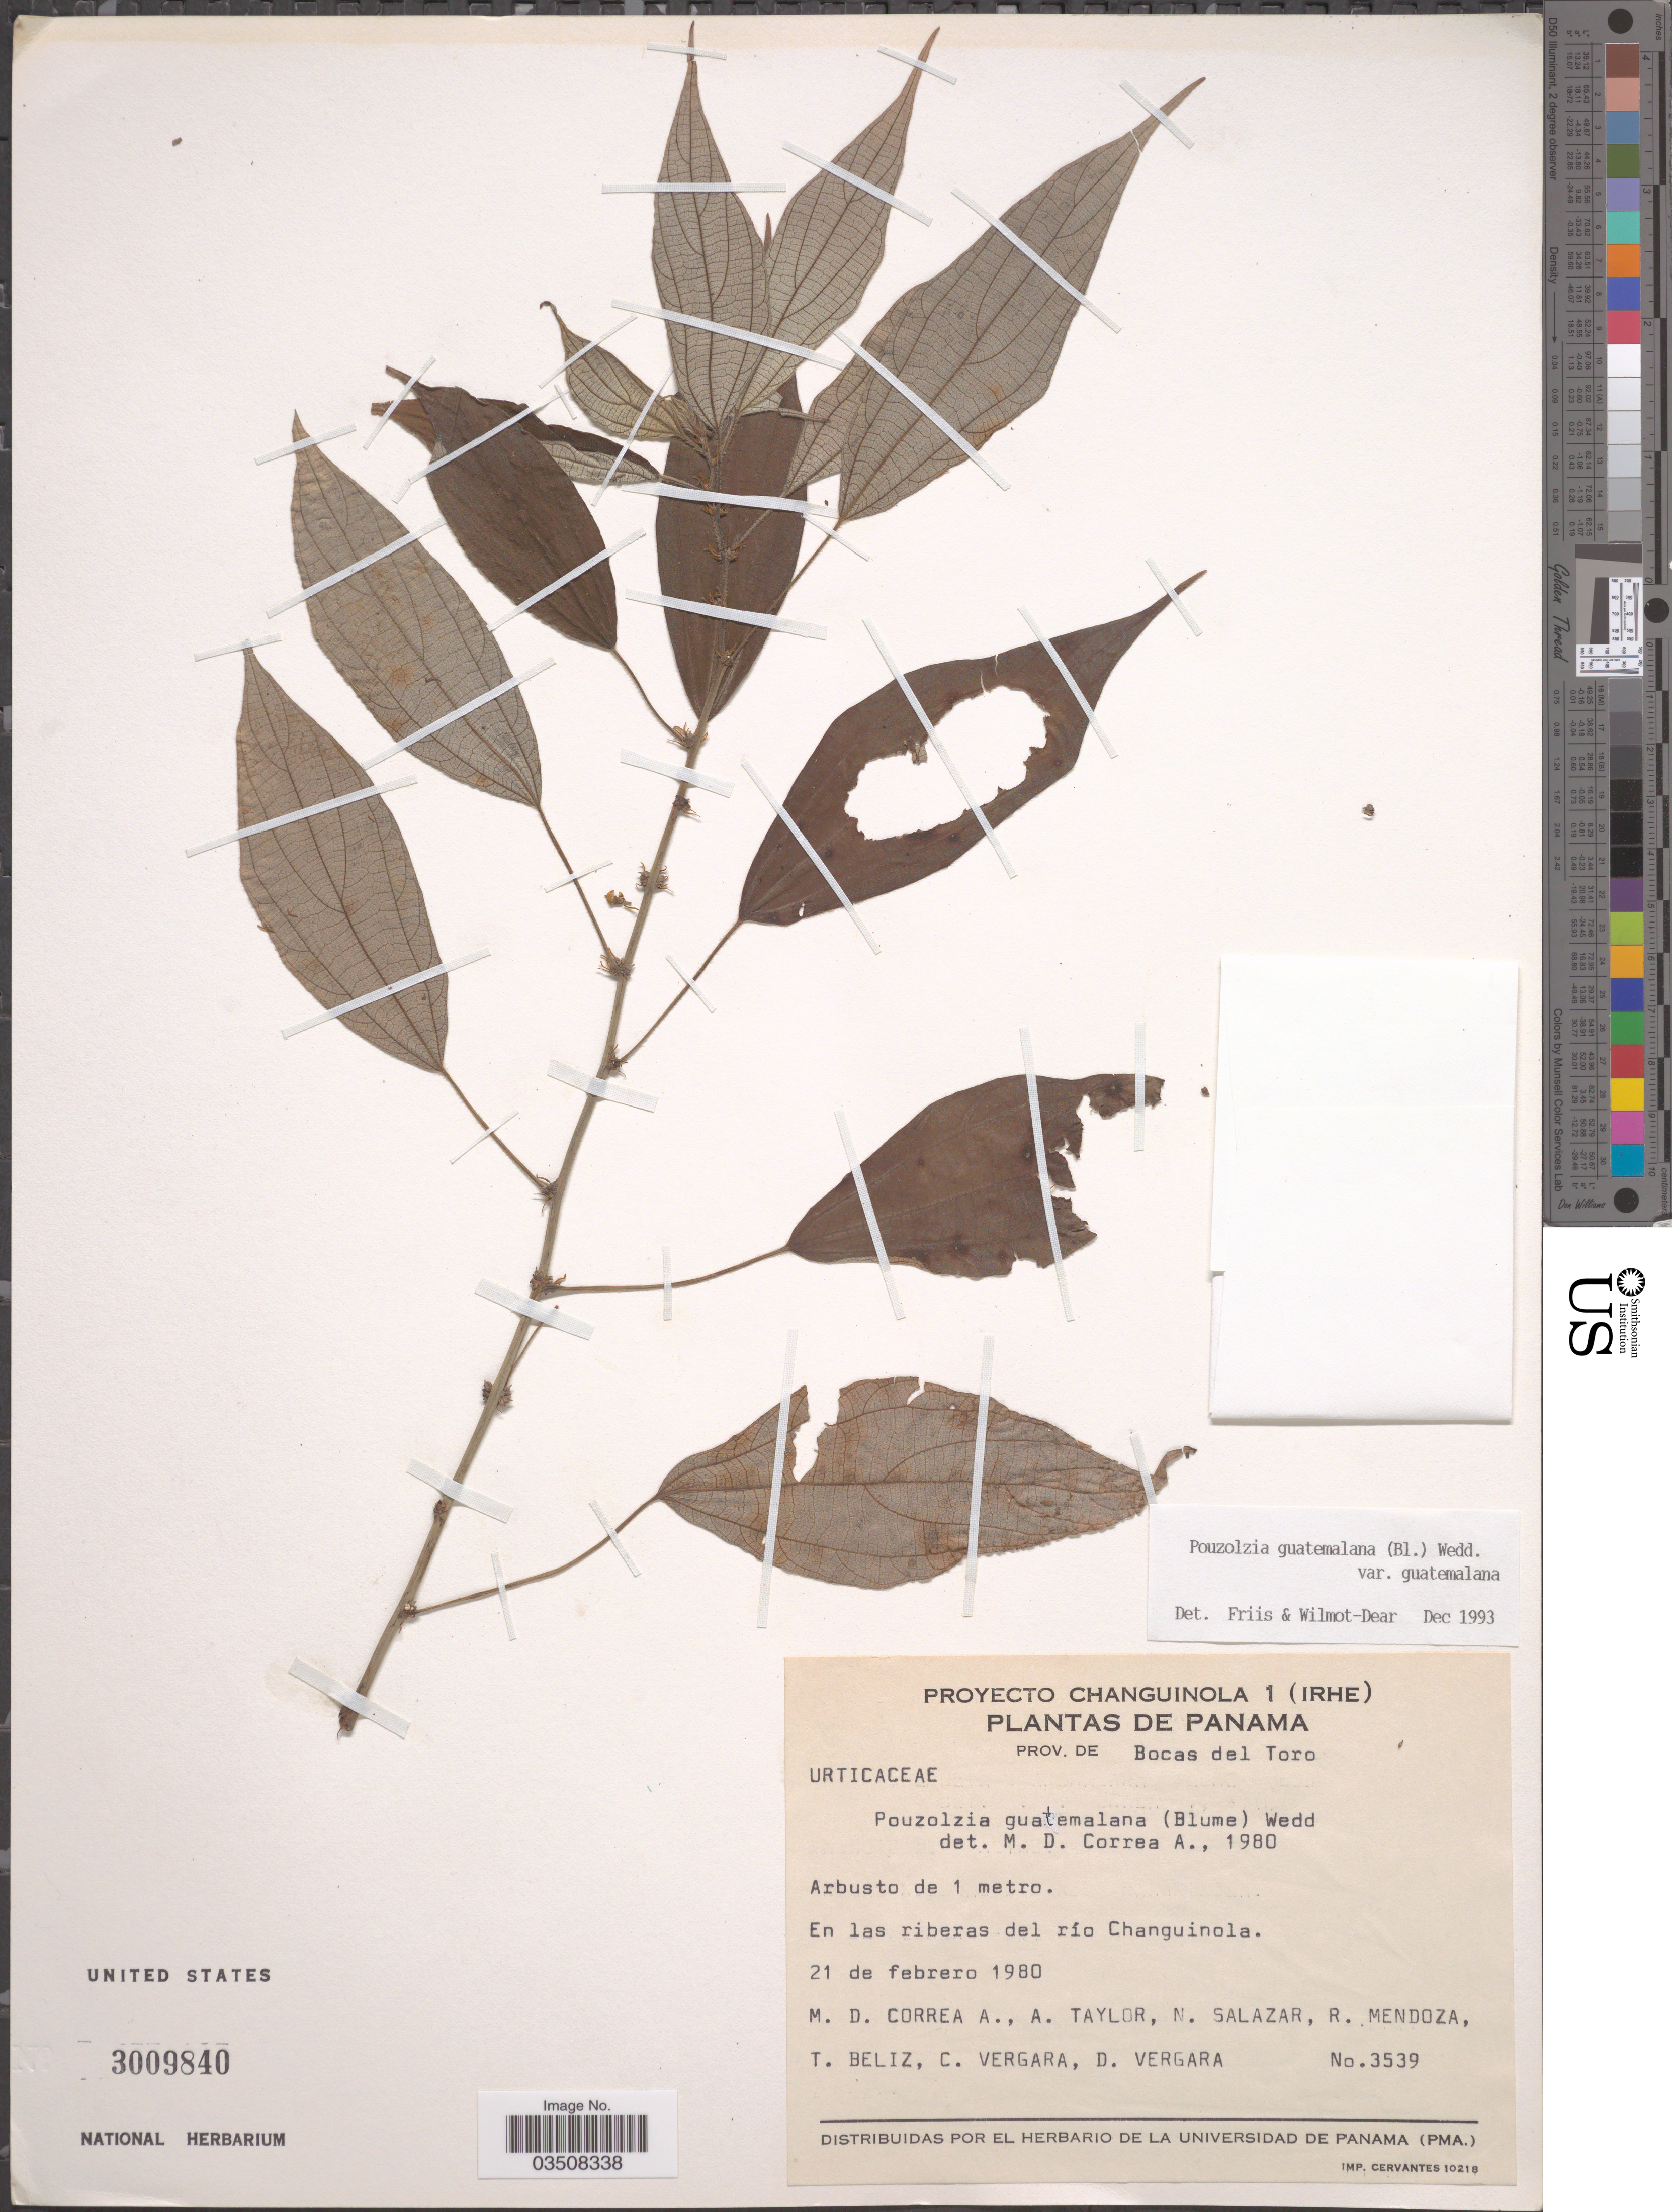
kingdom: Plantae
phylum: Tracheophyta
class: Magnoliopsida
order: Rosales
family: Urticaceae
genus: Pouzolzia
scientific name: Pouzolzia guatemalana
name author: (Blume) Wedd.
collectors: M. D. Corrêa-A., N. P. Taylor, N. Salazar, R. Mendoza & et al.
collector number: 3539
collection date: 1980-02-21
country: Panama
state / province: Bocas del Toro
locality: En las riberas del río Changuinola.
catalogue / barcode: US 3009840